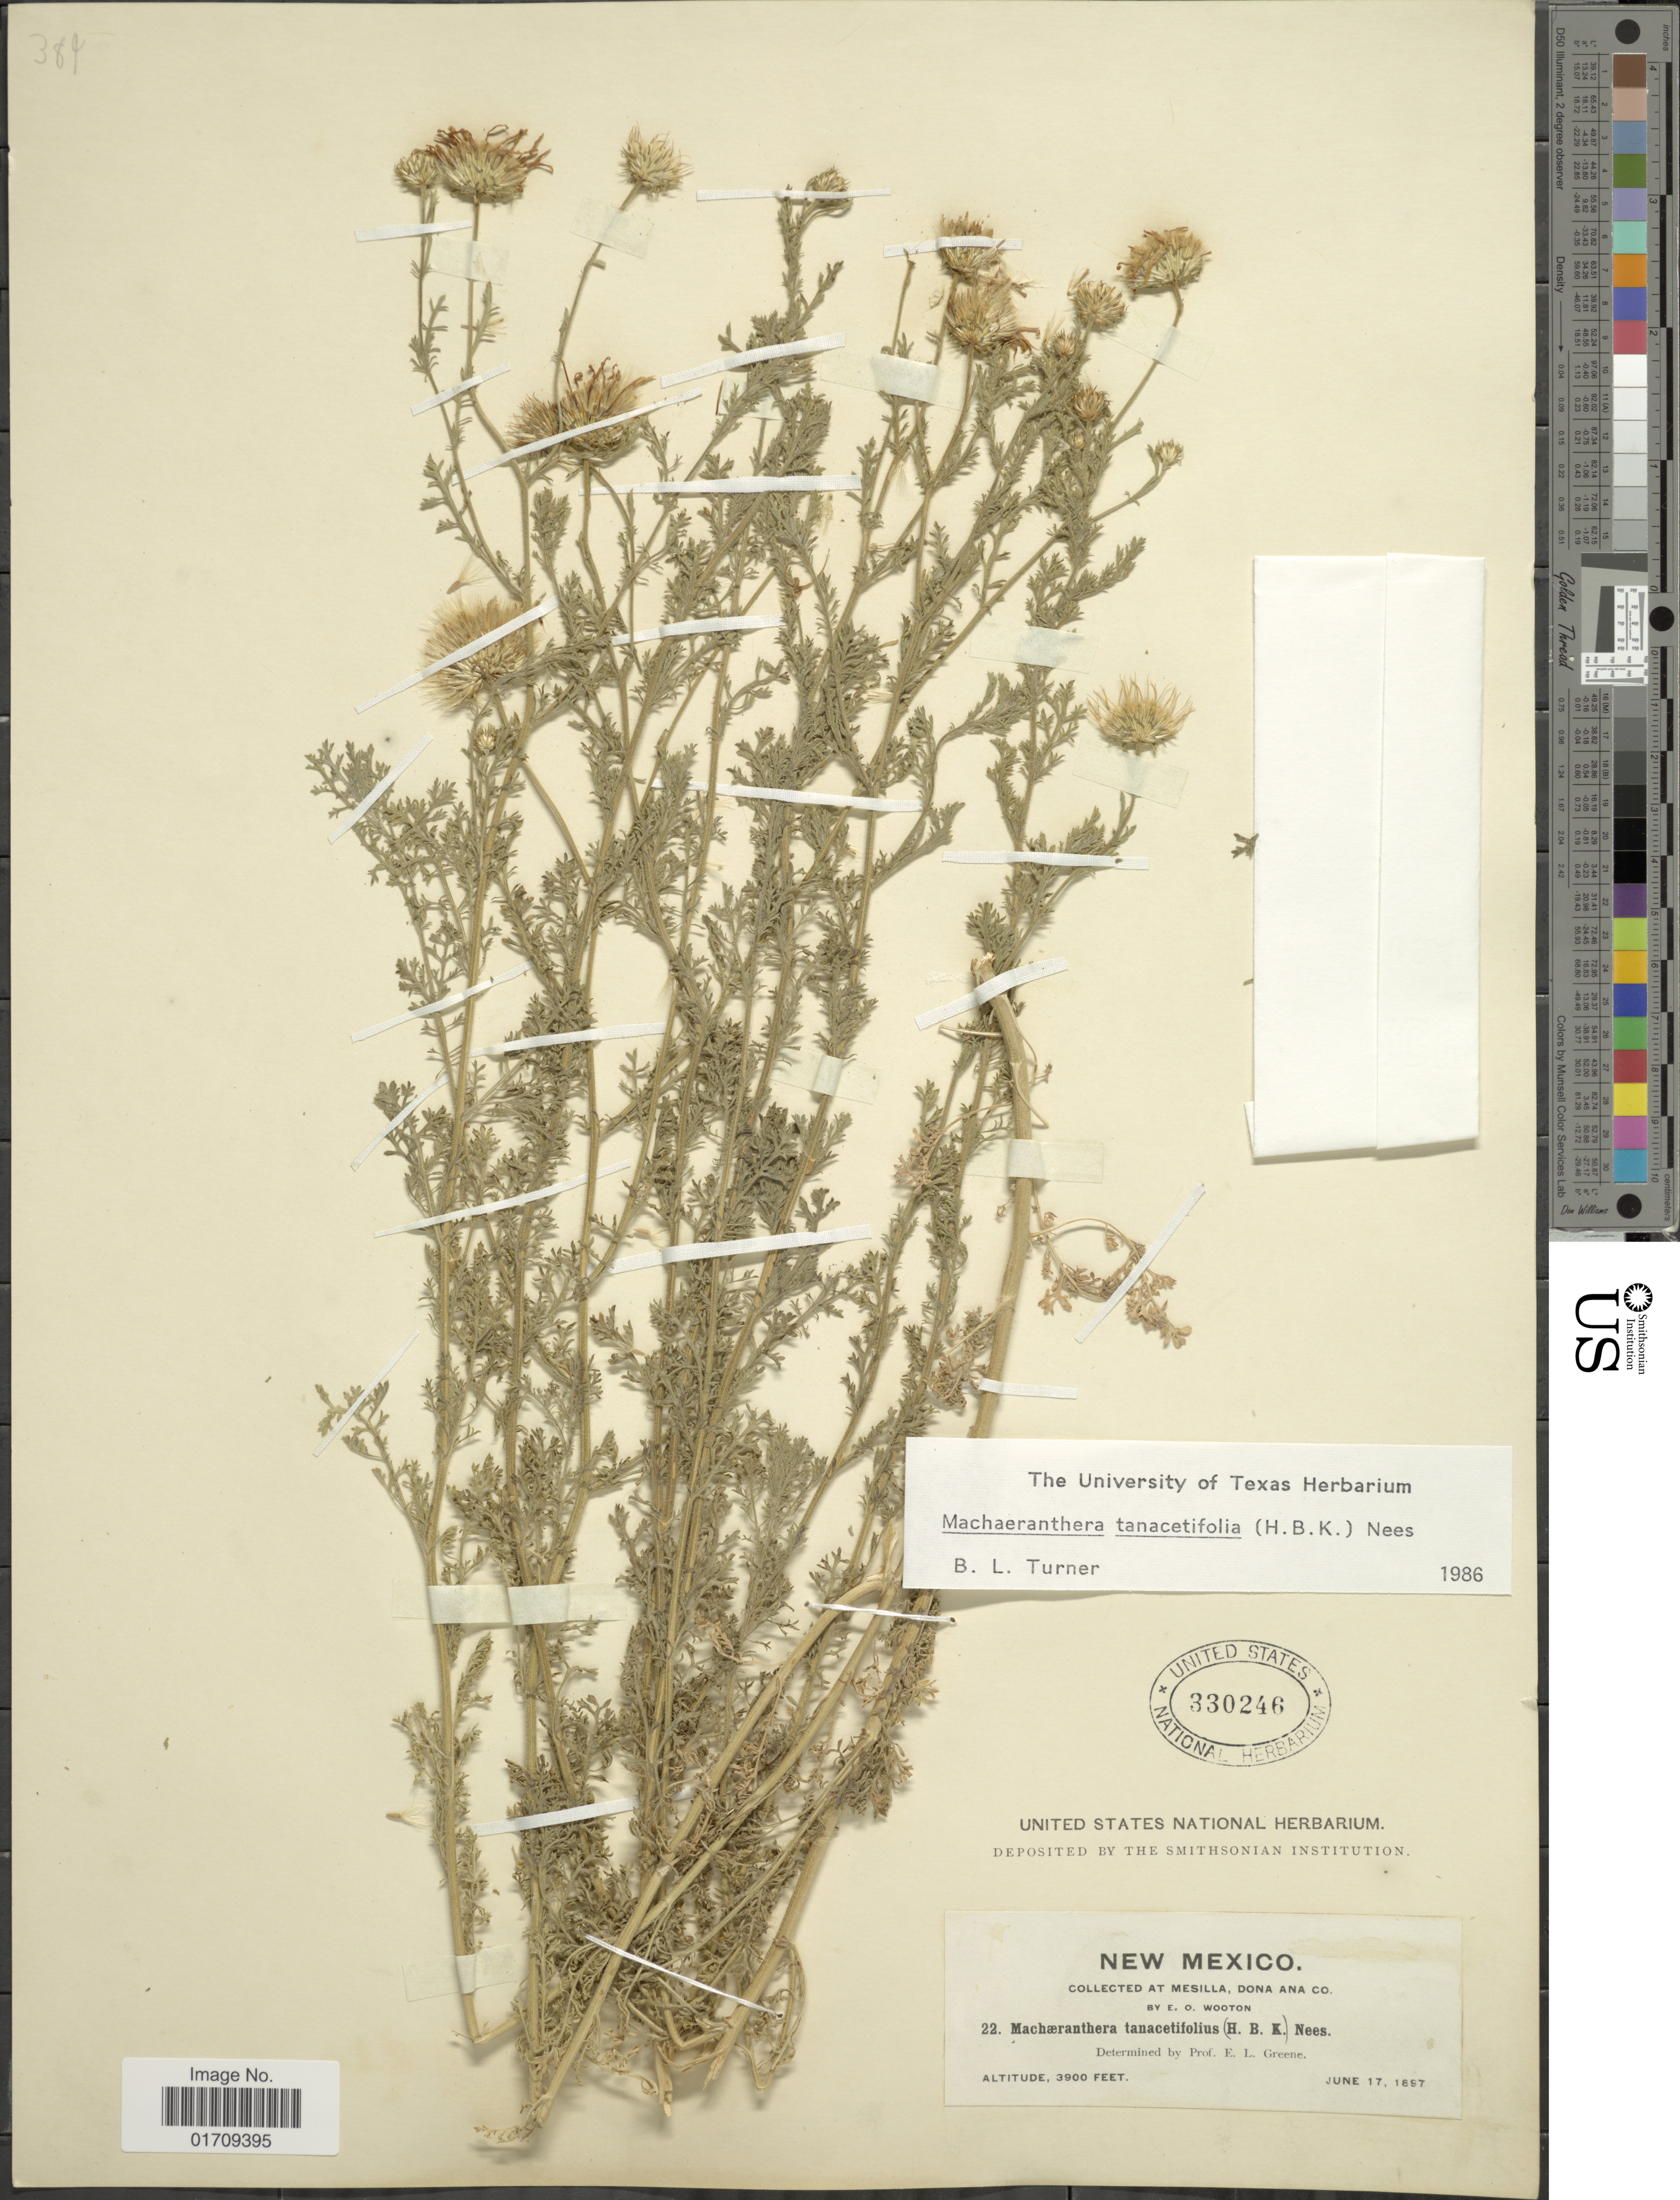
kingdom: Plantae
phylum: Tracheophyta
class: Magnoliopsida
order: Asterales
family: Asteraceae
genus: Machaeranthera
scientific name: Machaeranthera tanacetifolia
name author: (Kunth) Nees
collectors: E. O. Wooton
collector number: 22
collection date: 1897-06-17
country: United States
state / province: New Mexico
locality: Mesilla, Dona Ana Co.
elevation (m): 1189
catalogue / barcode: US 330246